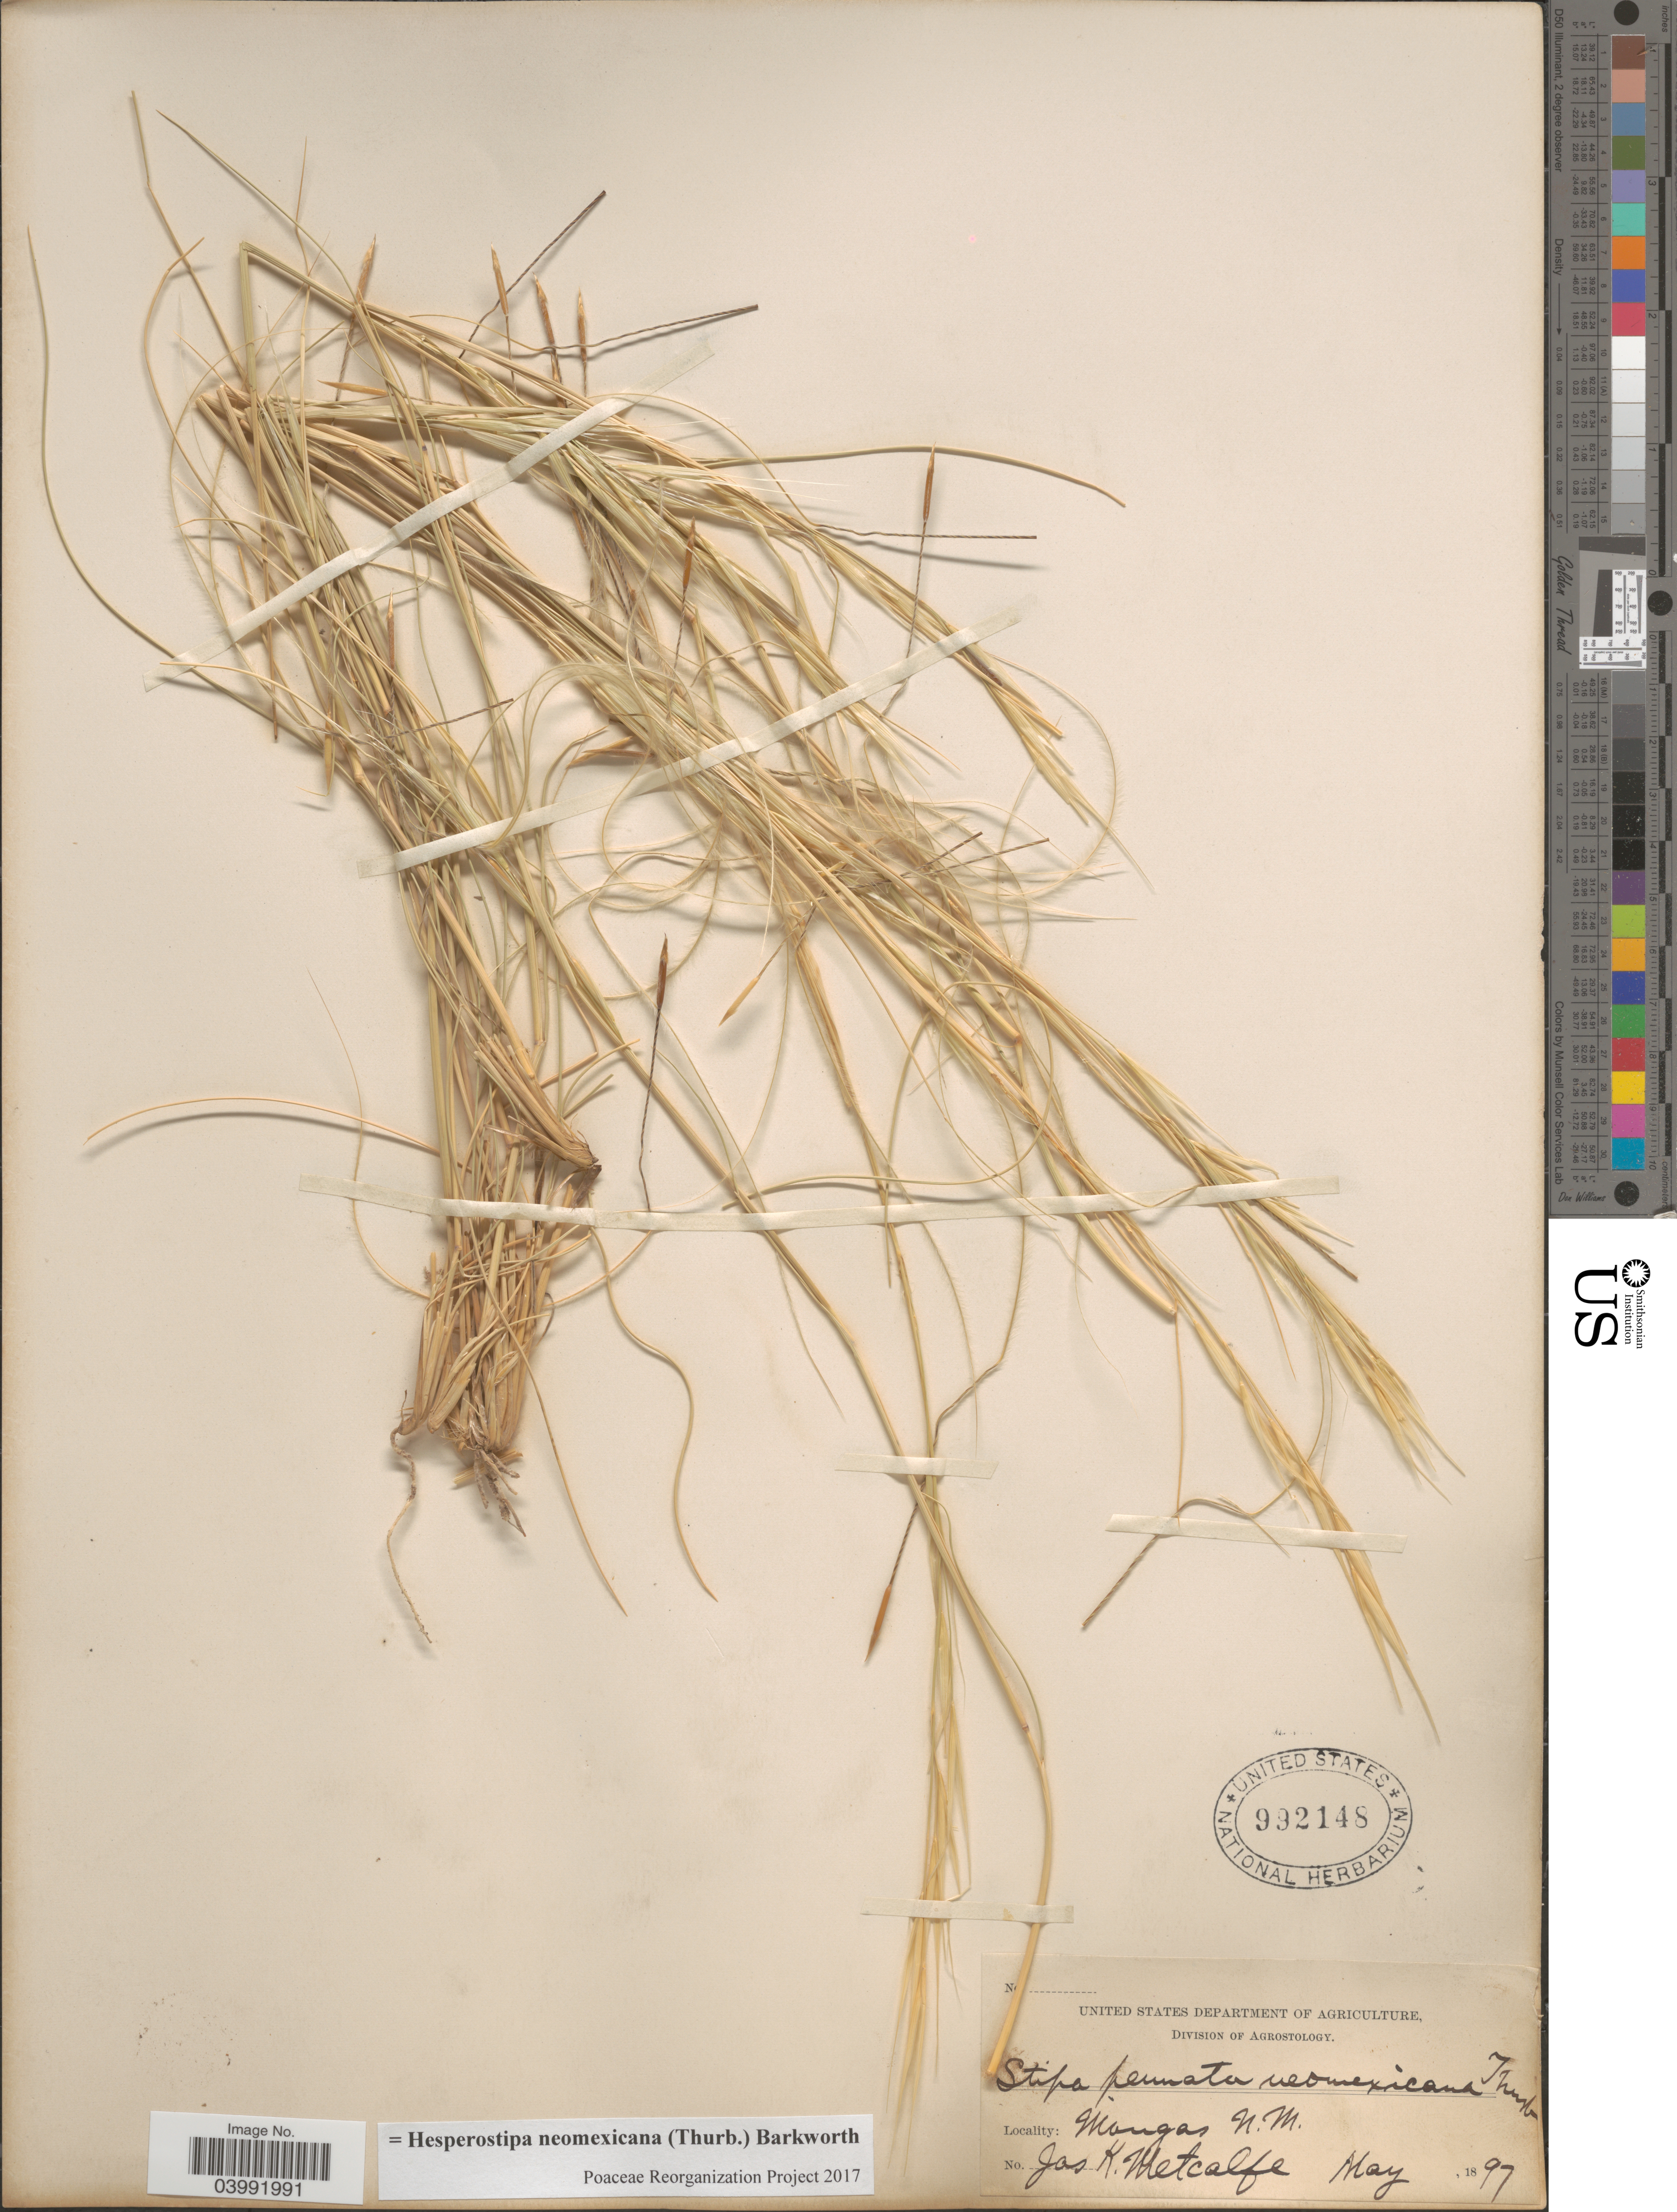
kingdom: Plantae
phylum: Tracheophyta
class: Liliopsida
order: Poales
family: Poaceae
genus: Hesperostipa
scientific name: Hesperostipa neomexicana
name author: (Thurb.) Barkworth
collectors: J. Metcalfe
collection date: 1897-05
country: United States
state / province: New Mexico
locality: Mangas.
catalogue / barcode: US 992148